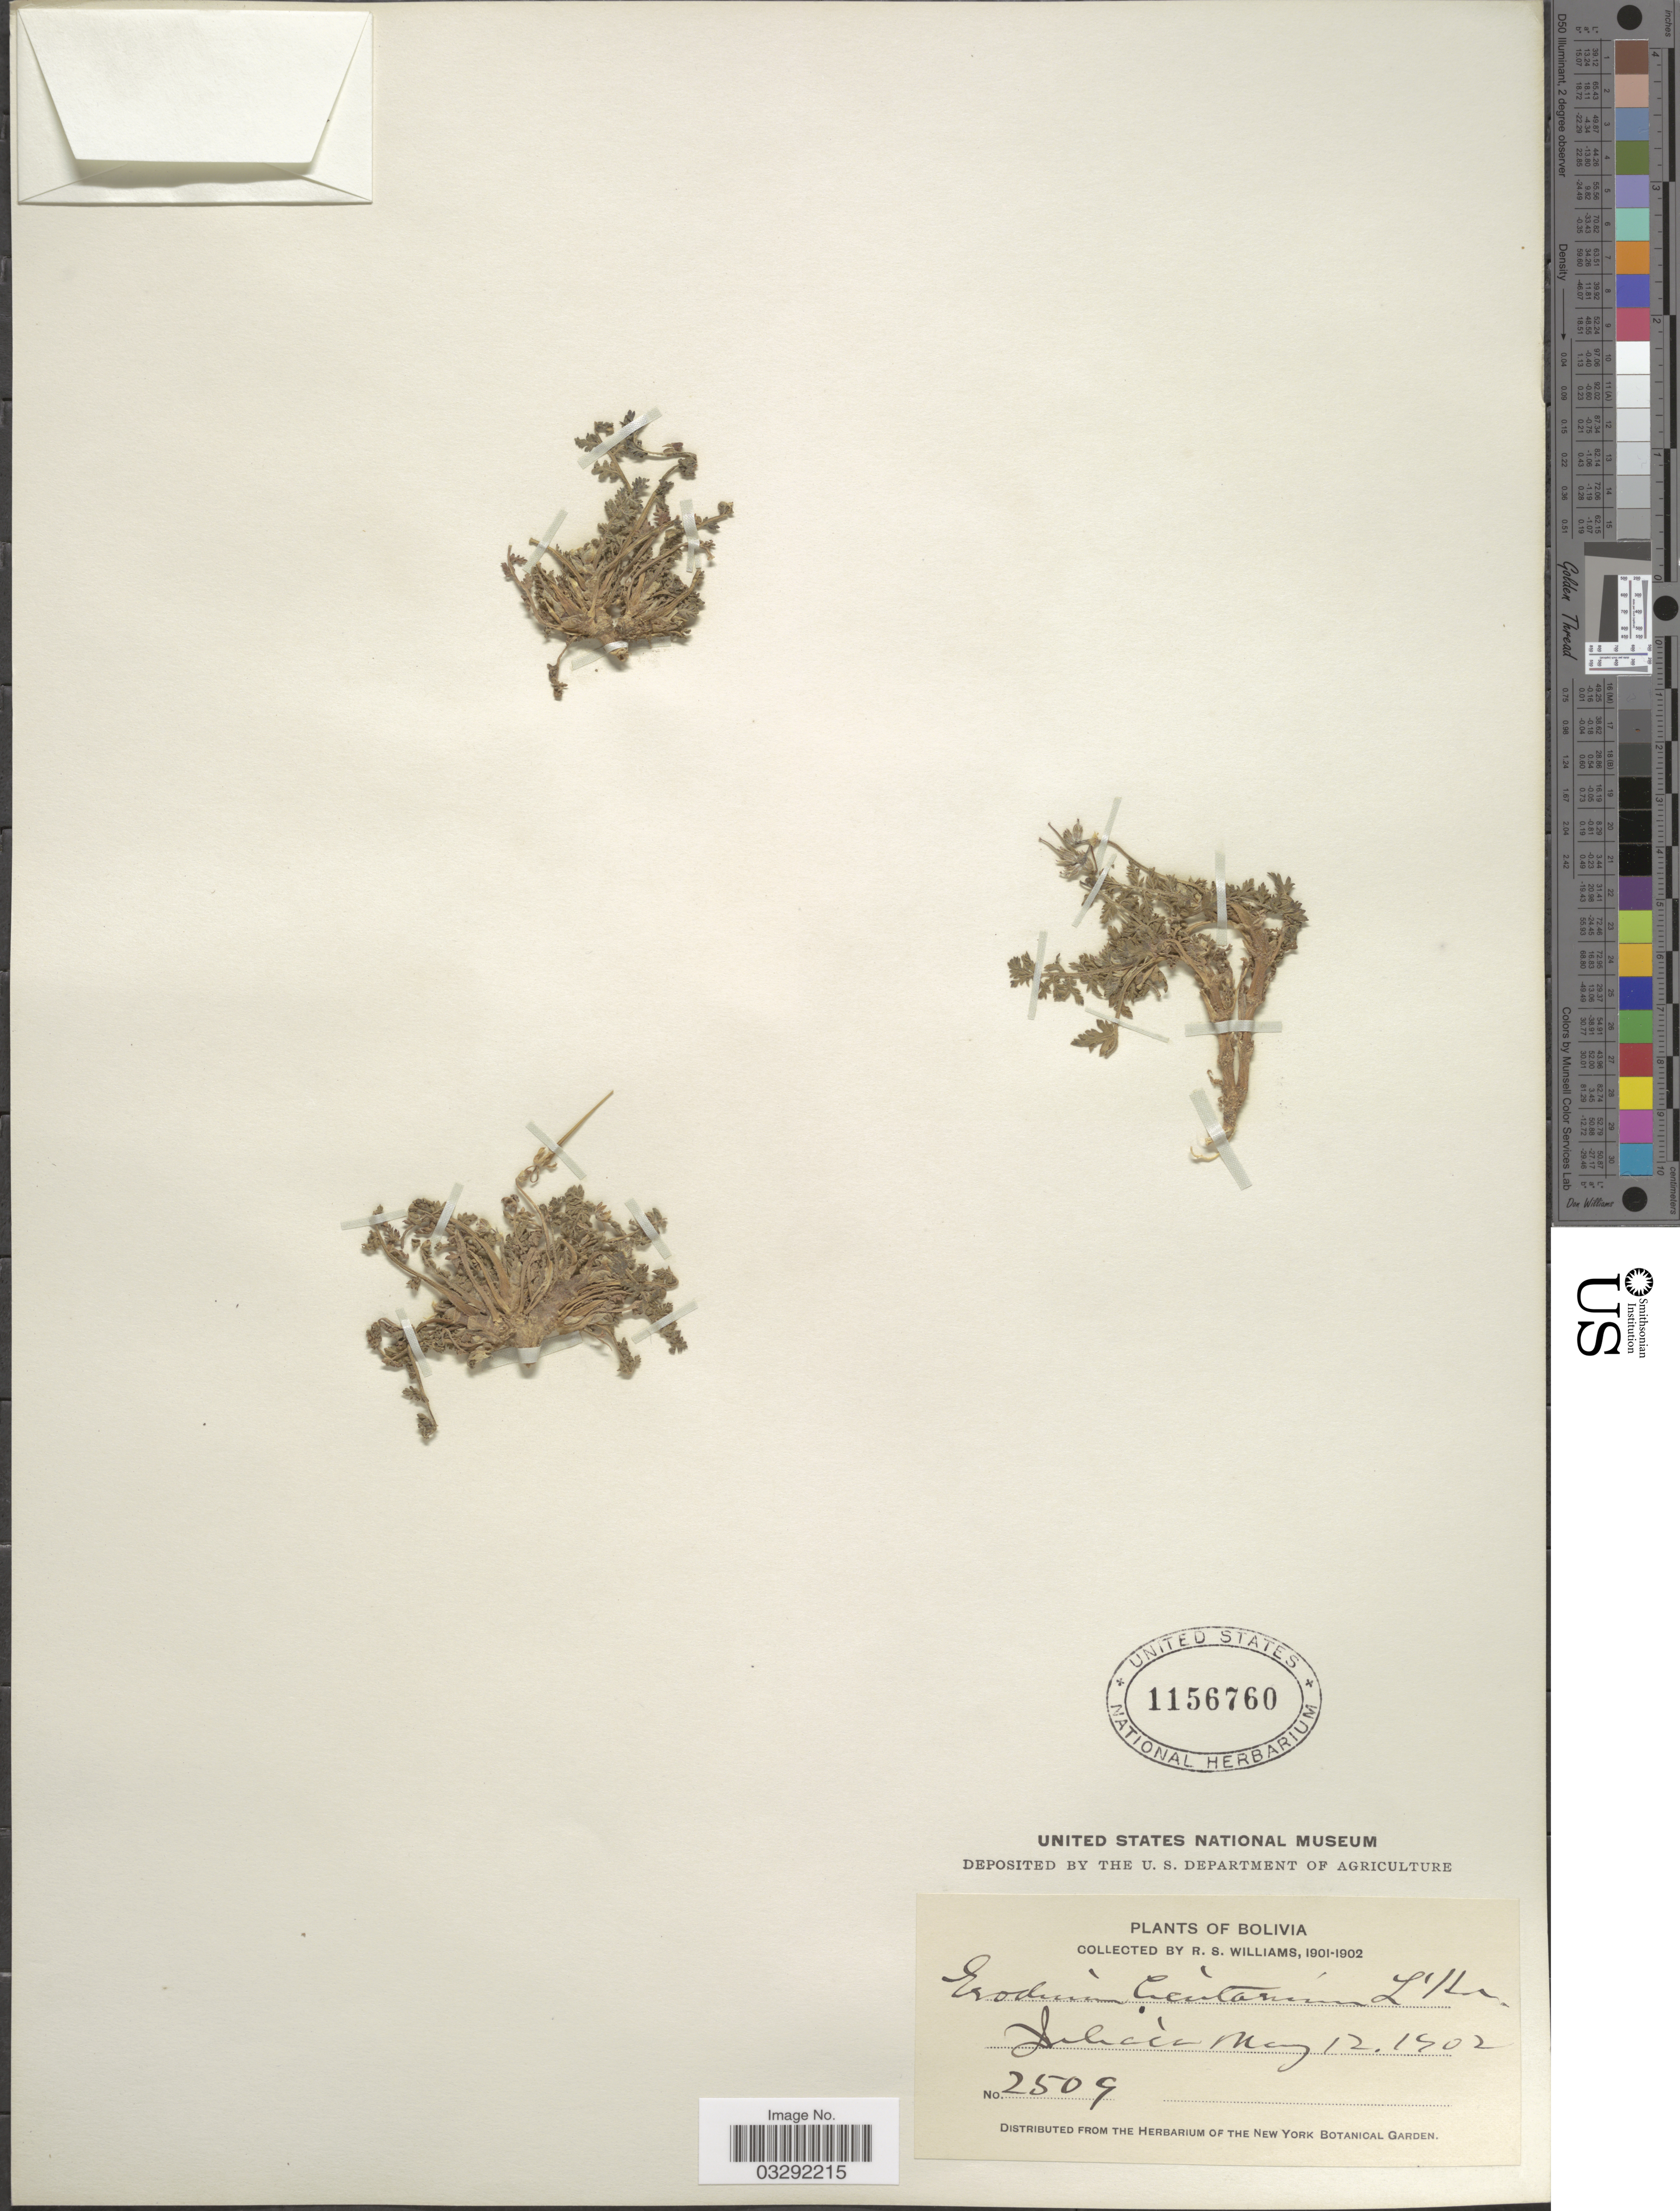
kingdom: Plantae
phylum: Tracheophyta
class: Magnoliopsida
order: Geraniales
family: Geraniaceae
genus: Erodium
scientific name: Erodium cicutarium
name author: (L.) L'Hér.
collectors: R. S. Williams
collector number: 2509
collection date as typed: May 12, 1902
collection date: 1902-05-12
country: Peru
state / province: Puno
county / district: San Román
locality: Juliaca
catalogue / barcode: US 1156760